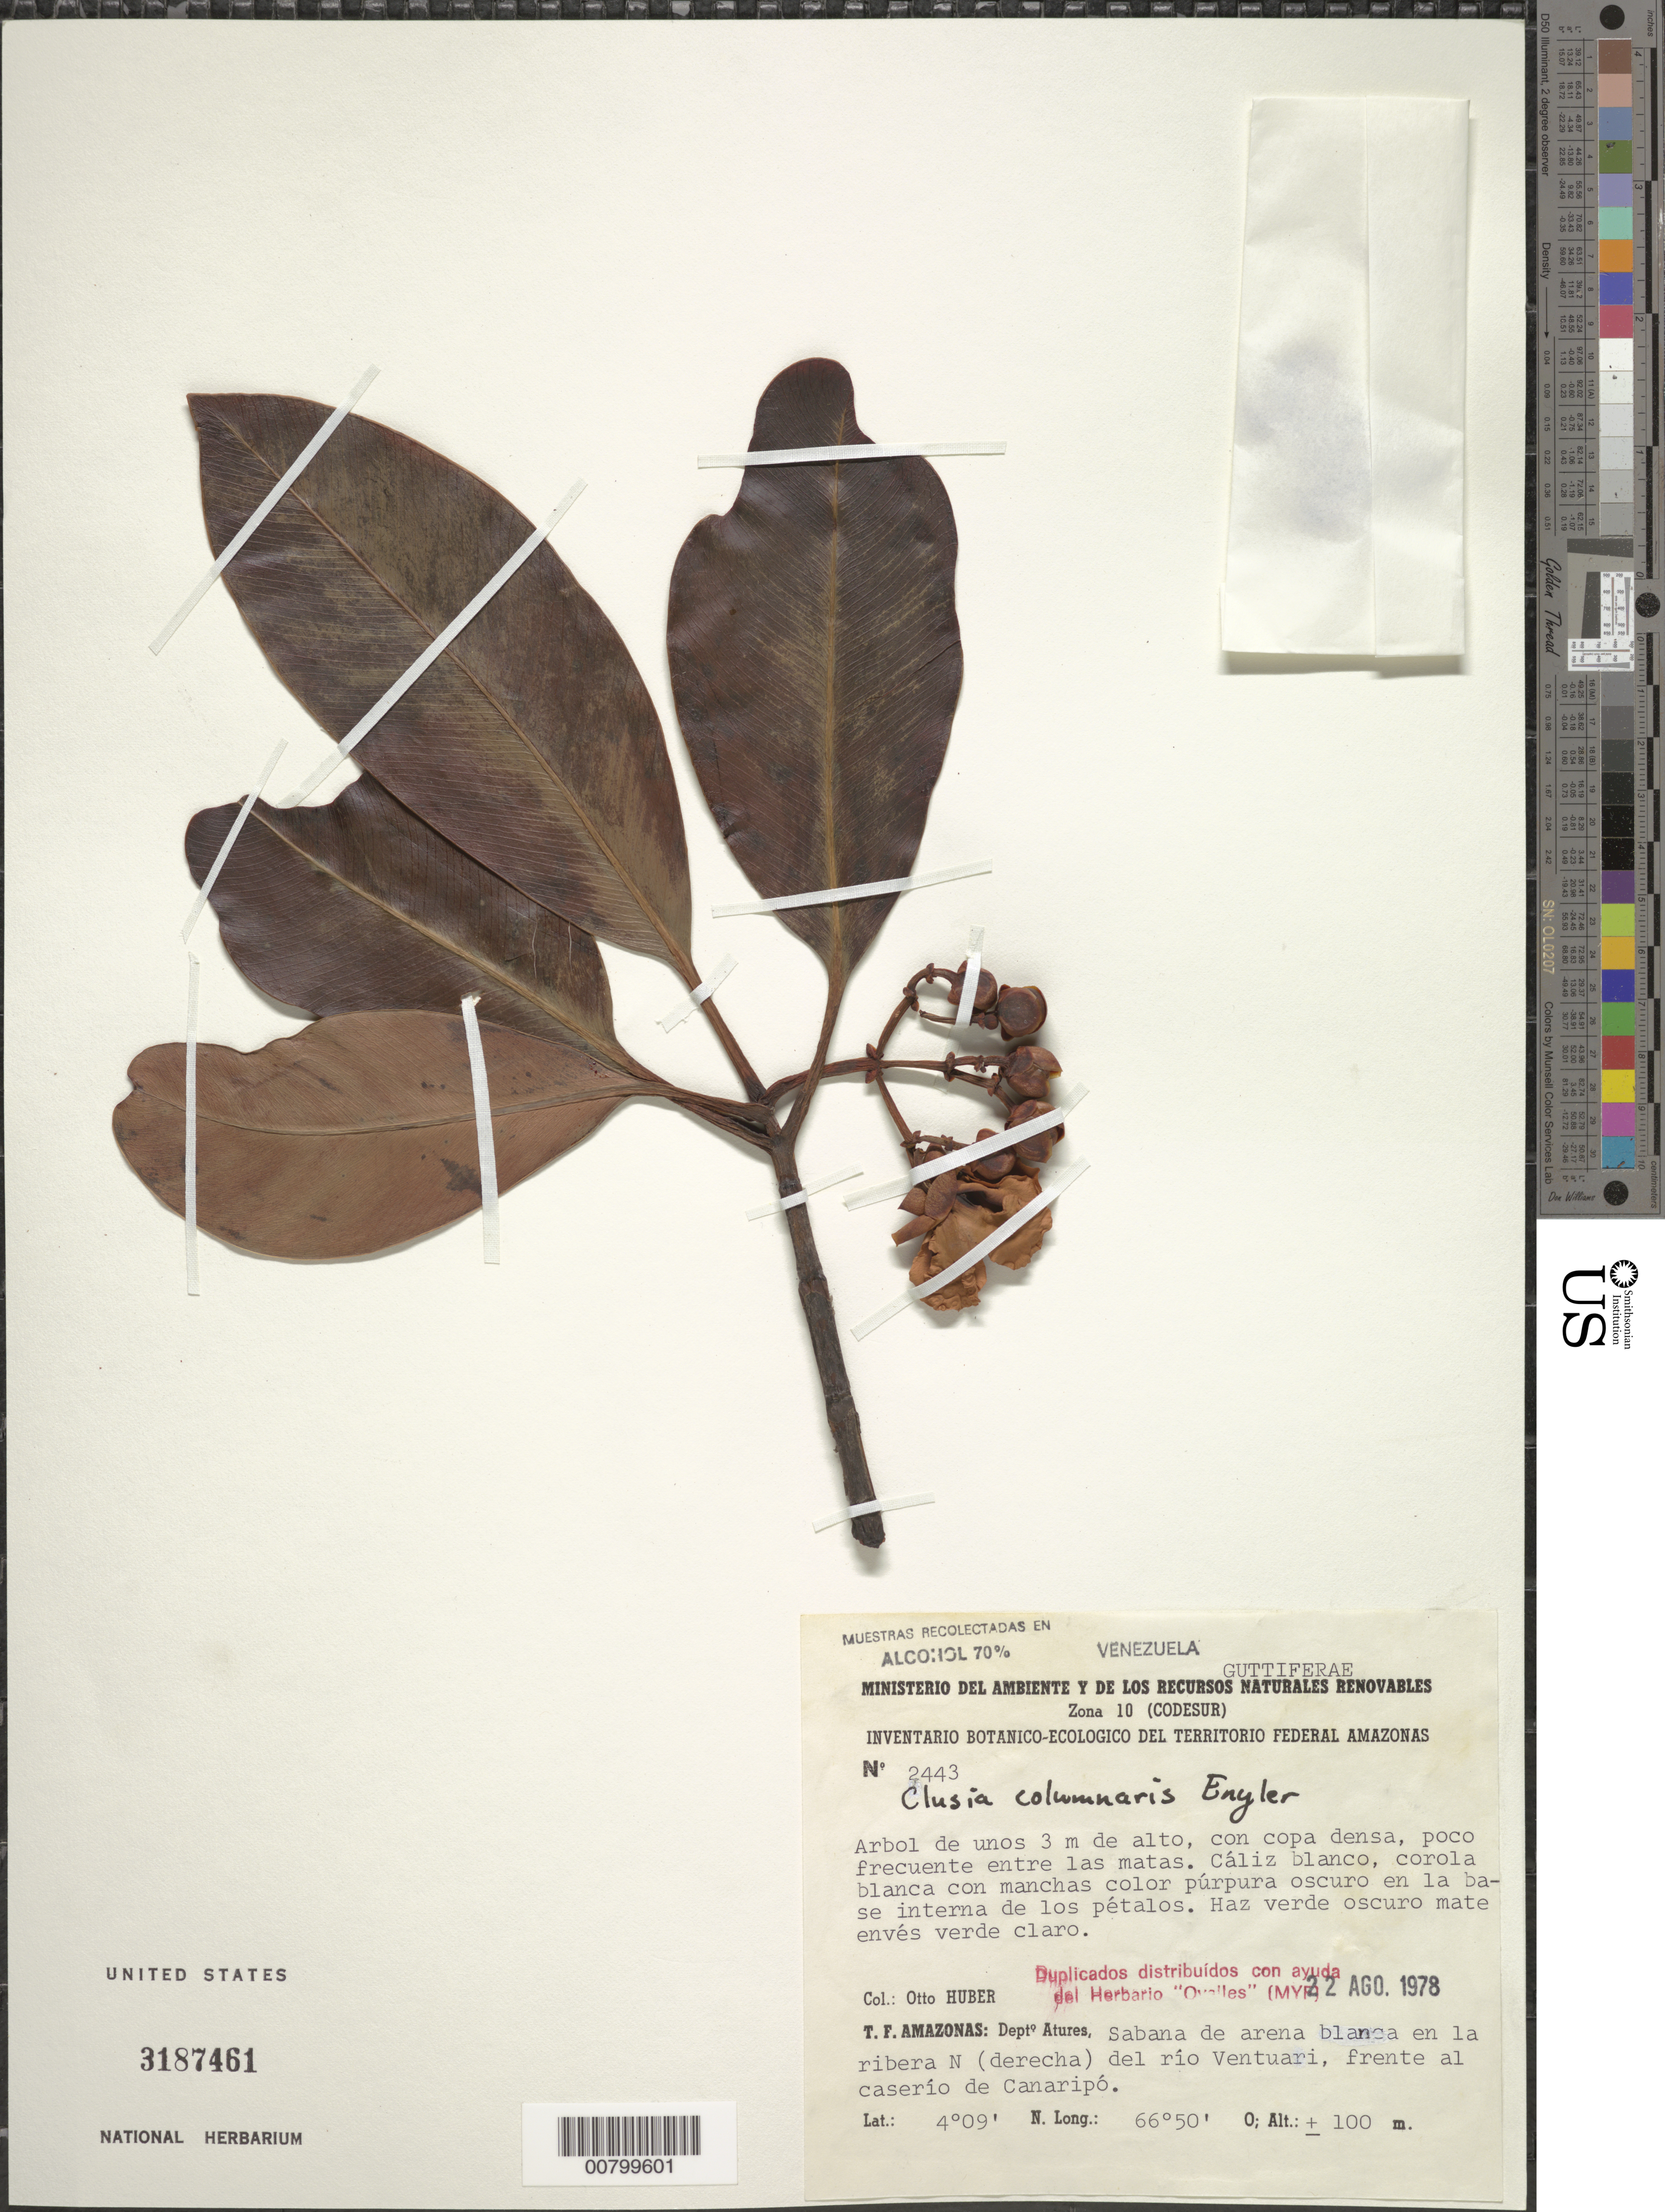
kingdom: Plantae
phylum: Tracheophyta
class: Magnoliopsida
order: Malpighiales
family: Clusiaceae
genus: Clusia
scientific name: Clusia columnaris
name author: Engl.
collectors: O. Huber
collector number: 2443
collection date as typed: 22-Aug-78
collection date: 1978-08-22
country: Venezuela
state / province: Amazonas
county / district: Atures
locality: Río Ventuari, N (derecha), frente al caserío de Canaripó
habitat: White sand savanna, con copa densa, entre las matas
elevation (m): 100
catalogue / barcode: US 3187461